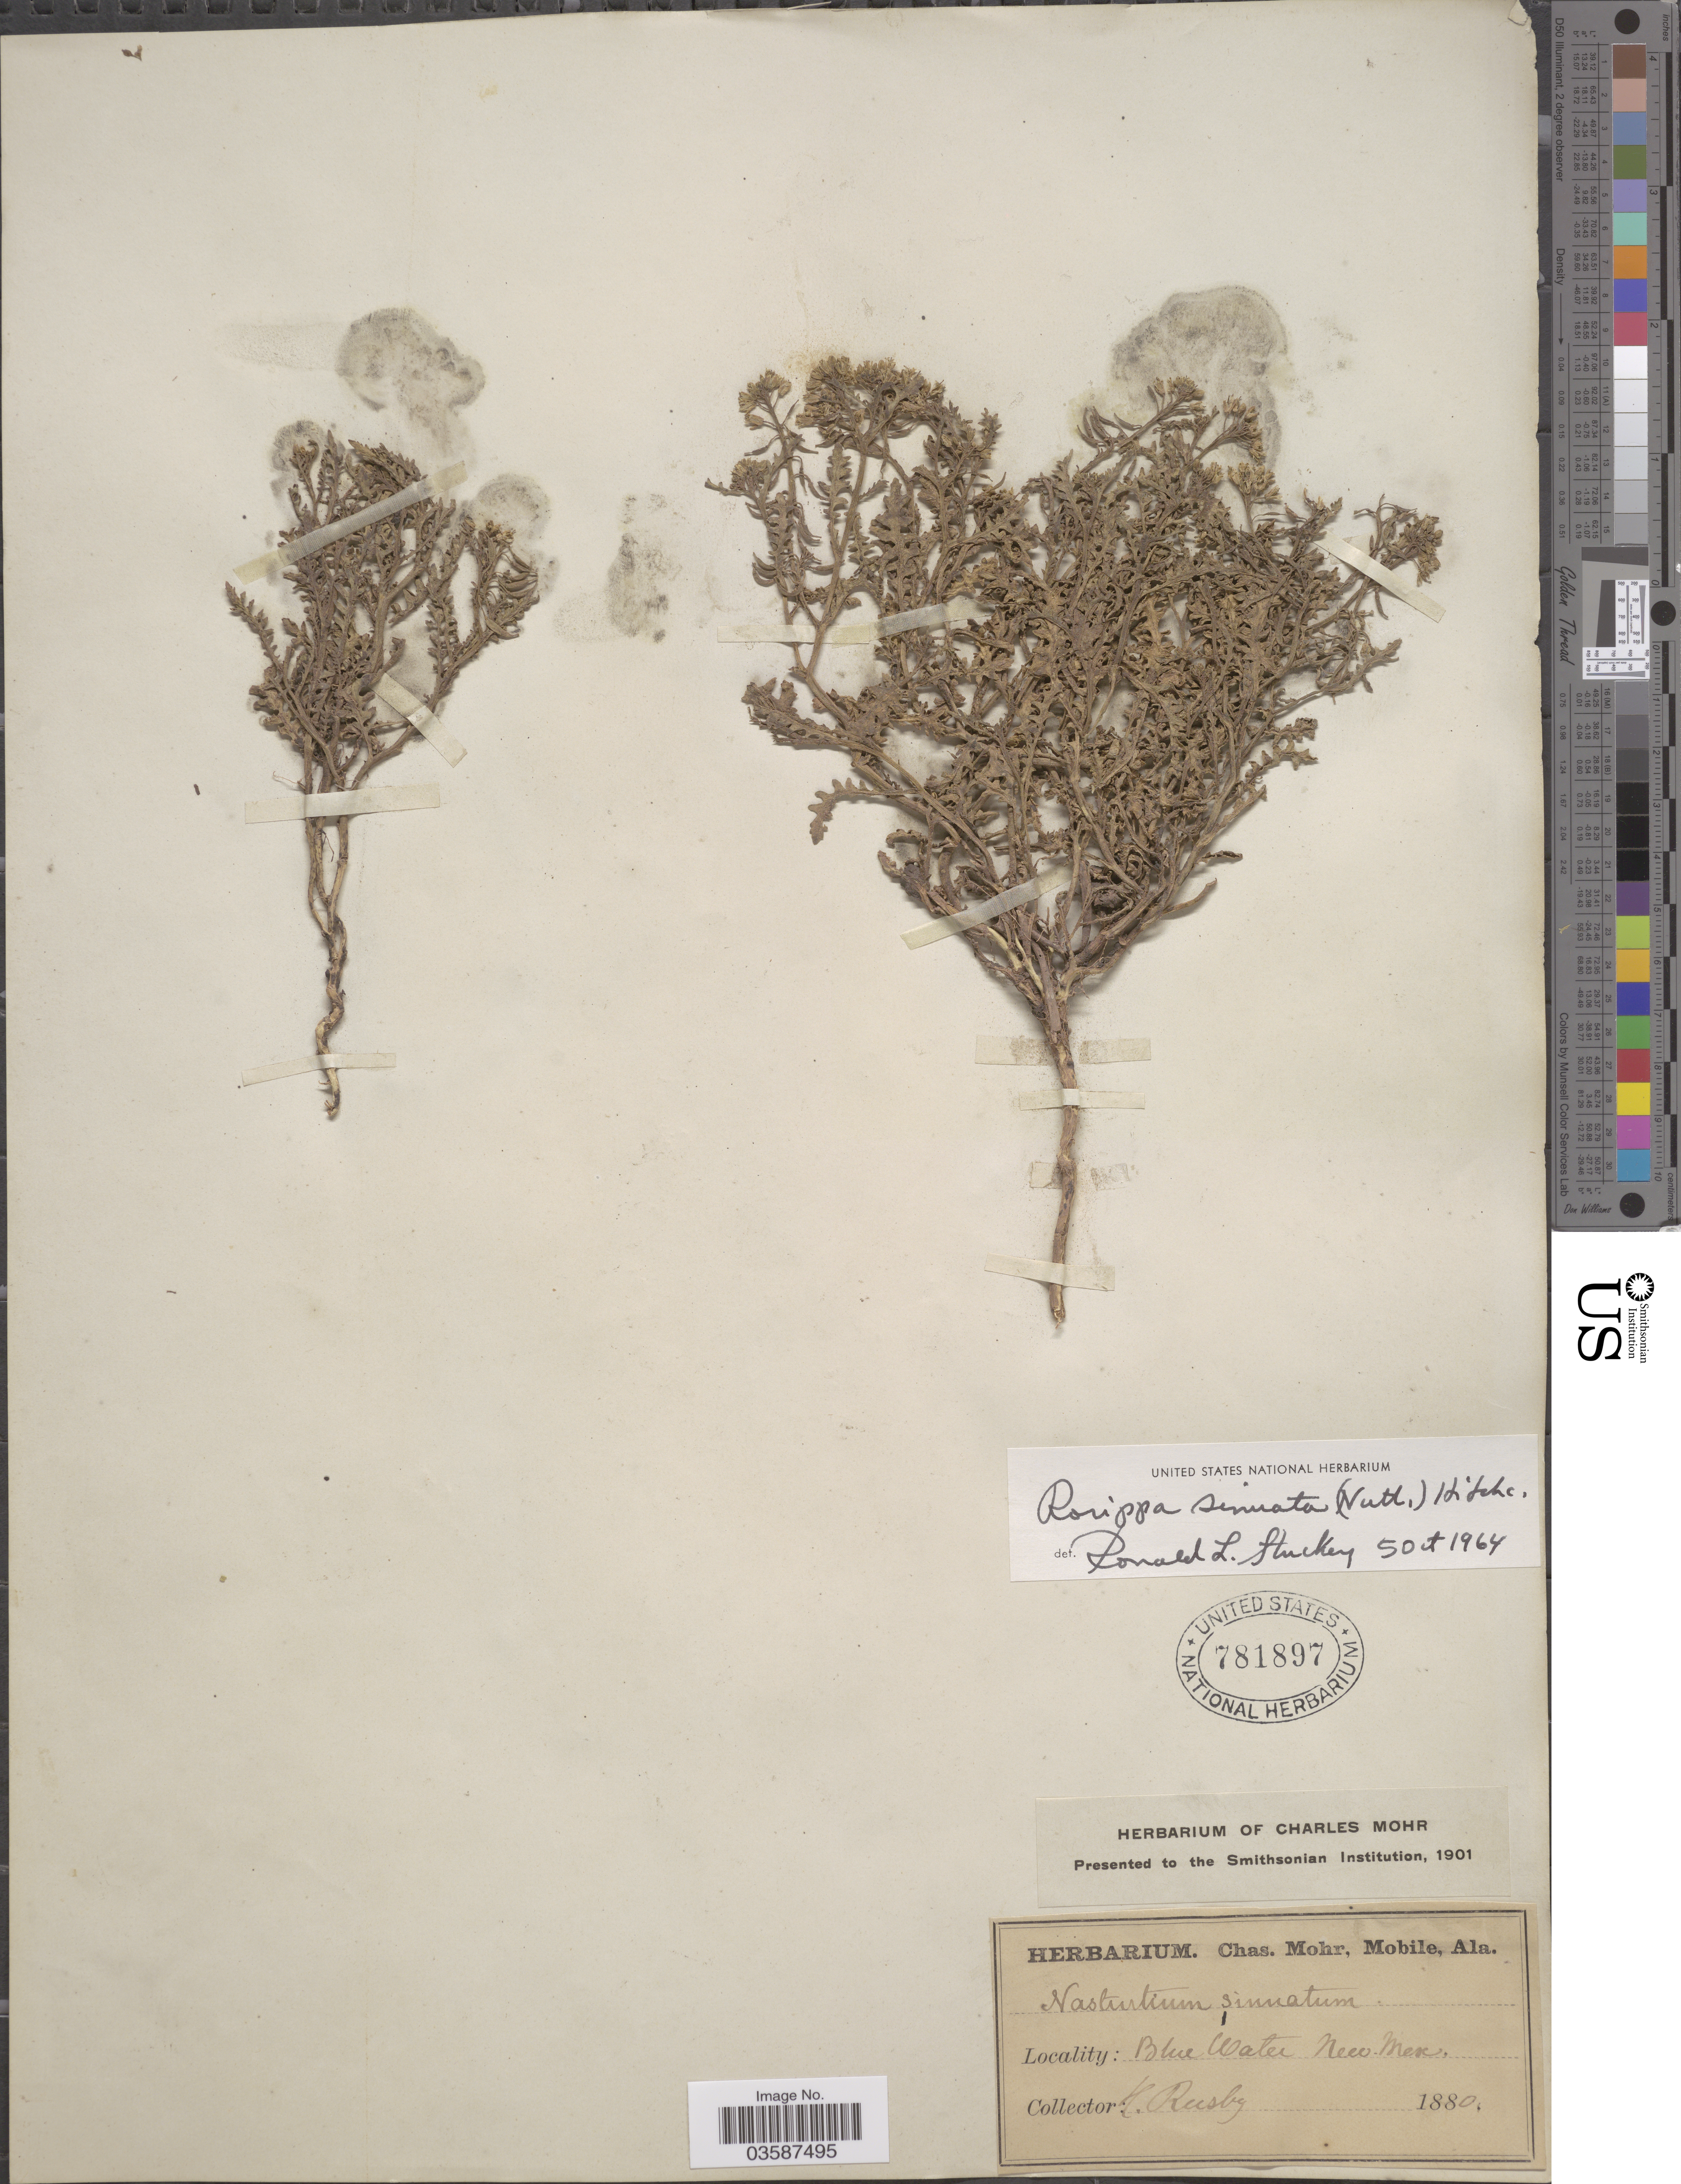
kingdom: Plantae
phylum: Tracheophyta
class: Magnoliopsida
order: Brassicales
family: Brassicaceae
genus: Rorippa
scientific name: Rorippa sinuata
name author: (Nutt.) Hitchc.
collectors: H. H. Rusby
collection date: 1880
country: United States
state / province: New Mexico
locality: Blue Water.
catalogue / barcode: US 781897